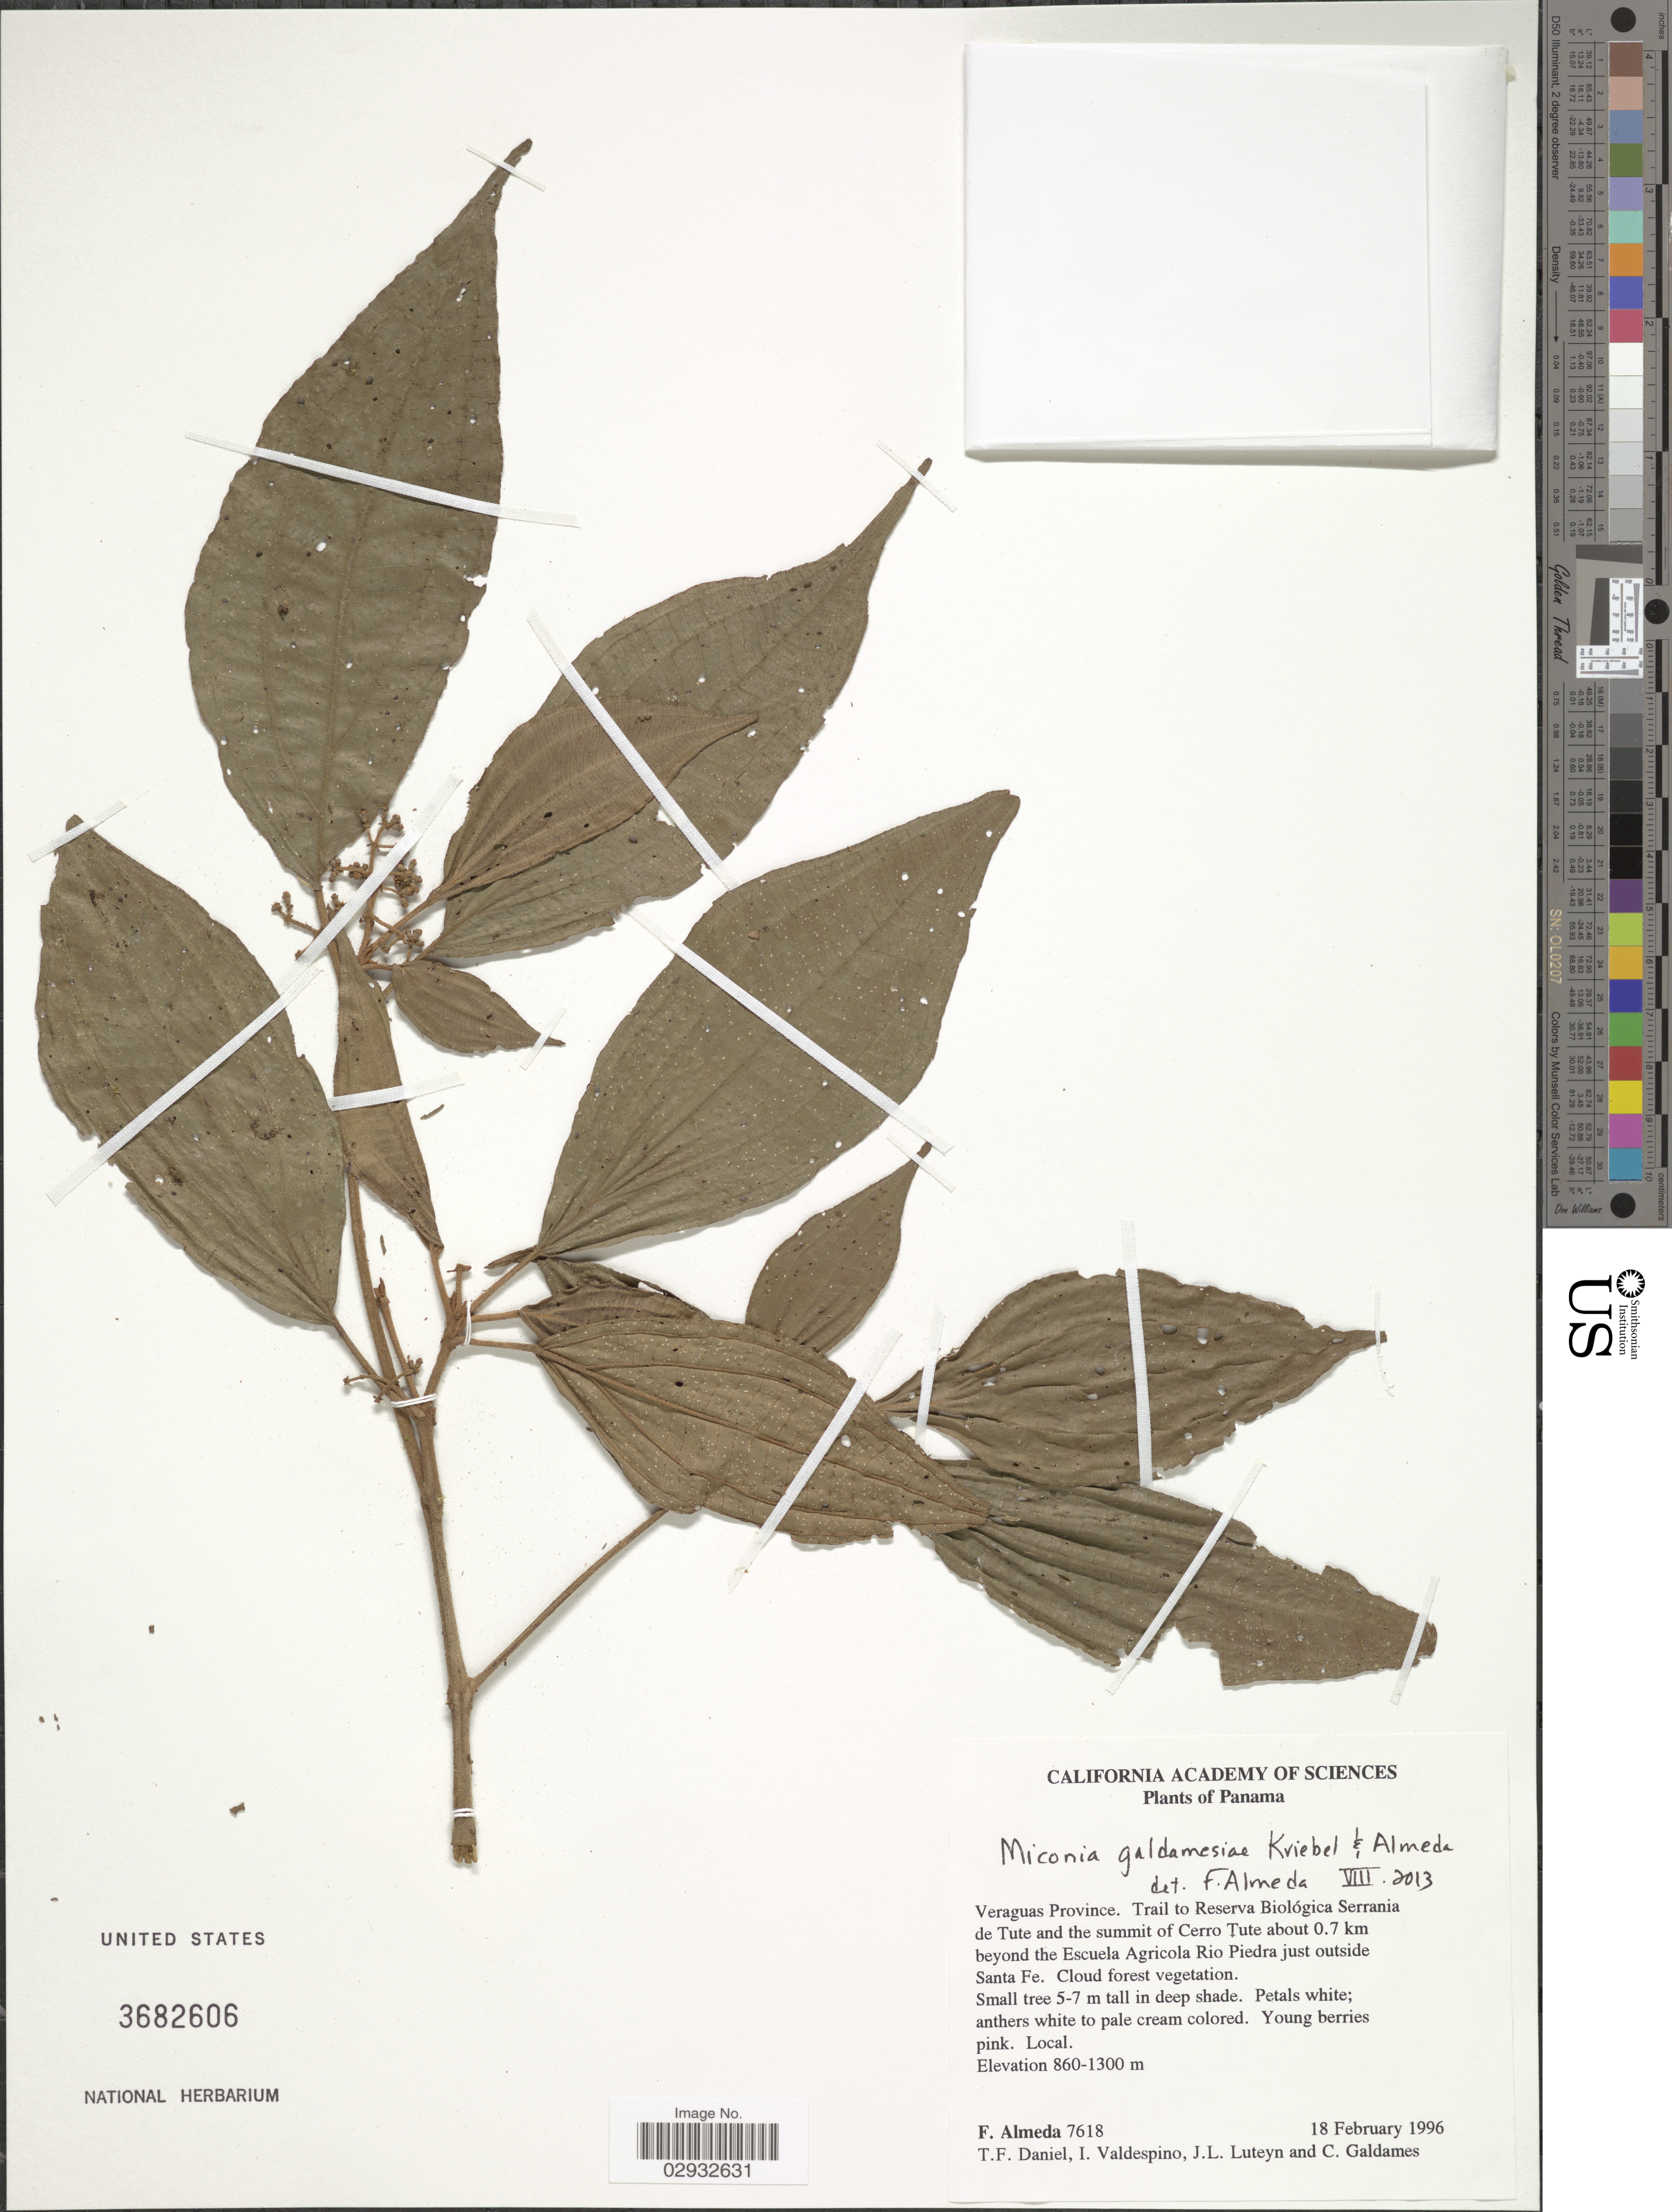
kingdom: Plantae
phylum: Tracheophyta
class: Magnoliopsida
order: Myrtales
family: Melastomataceae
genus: Miconia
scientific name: Miconia galdamesiae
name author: Kriebel & Almeda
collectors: F. Almeda, T. F. Daniel, I. Valdespino, J. Luteyn & C. Galdames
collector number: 7618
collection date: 1996-02-18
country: Panama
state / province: Veraguas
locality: Trail to Reserva Biológica Serrania de Tute and the summit of Cerro Tute about 0.7 km beyond the Escuala Agricola Rio Piedra just outside Santa Fe.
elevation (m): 860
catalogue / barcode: US 3682606